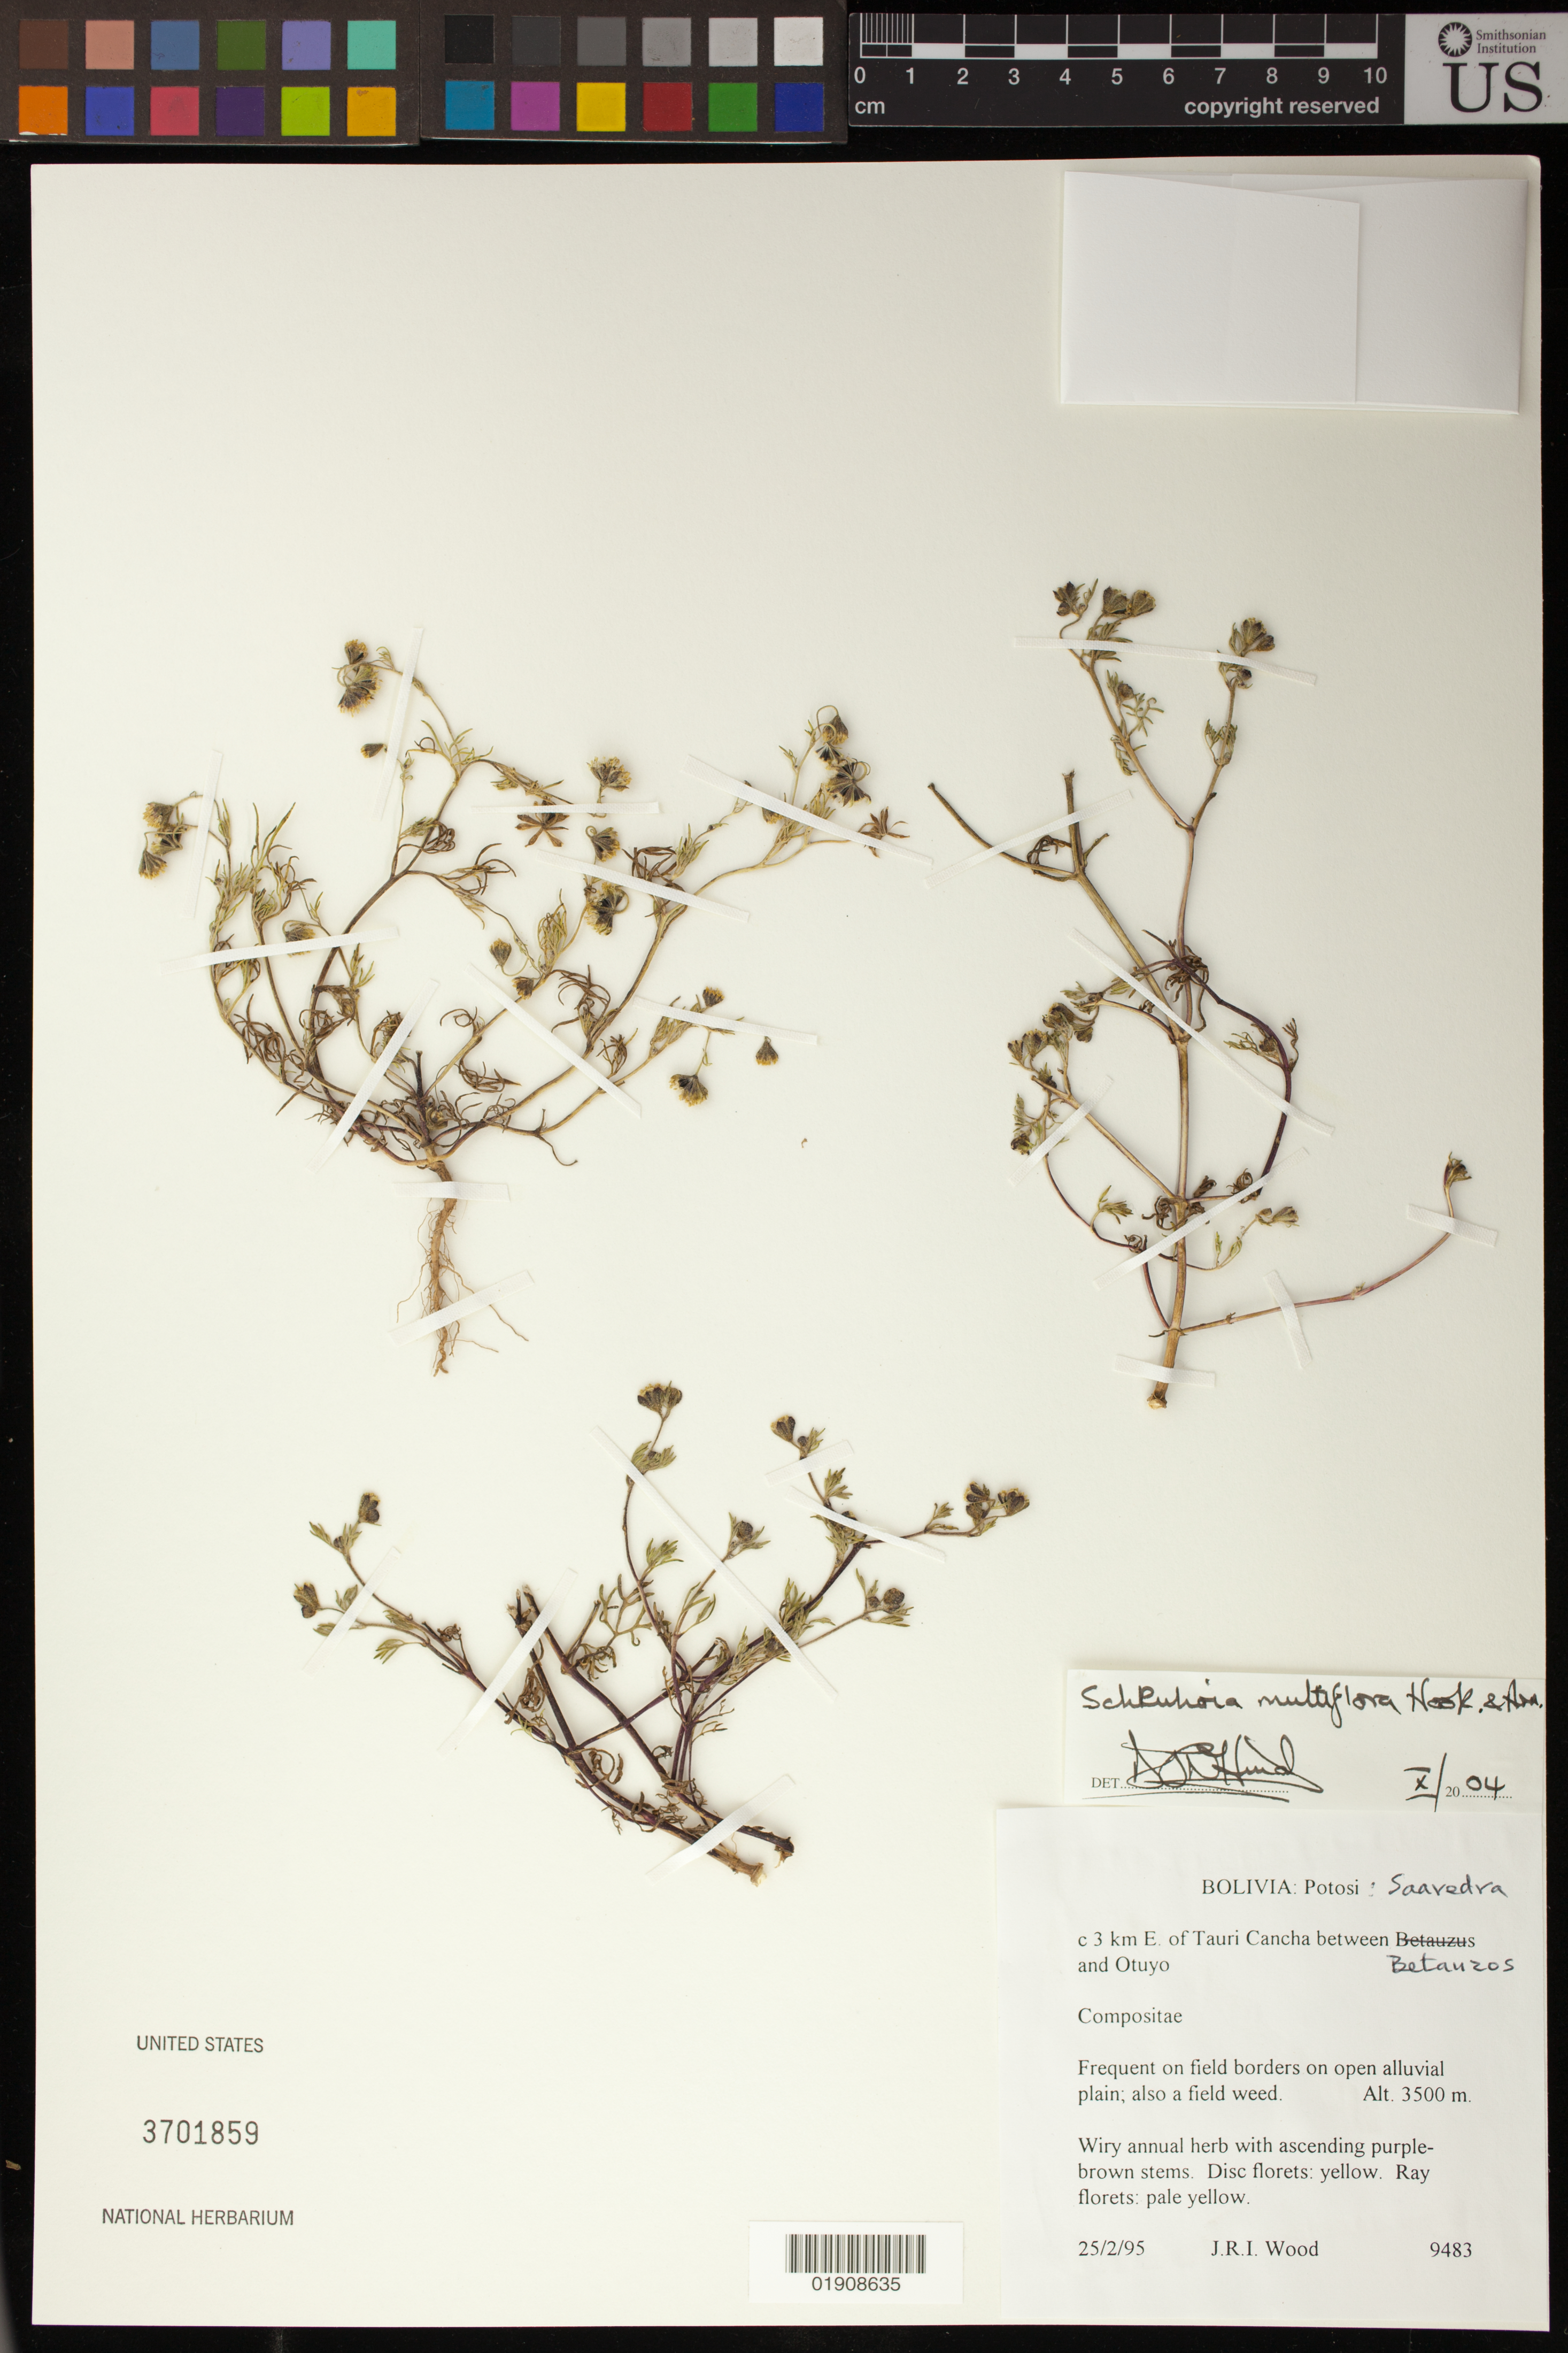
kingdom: Plantae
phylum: Tracheophyta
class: Magnoliopsida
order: Asterales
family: Asteraceae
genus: Schkuhria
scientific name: Schkuhria multiflora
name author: Hook. & Arn.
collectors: J. R. I. Wood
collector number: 9483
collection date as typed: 25 February 1995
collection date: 1995-02-25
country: Bolivia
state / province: Potosi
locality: Saavedra: c. 3 km E of Tauri Cancha between Betanzos and Otuyo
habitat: Frequent on field borders on open alluvial plain; also a field weed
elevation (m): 3500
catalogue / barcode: US 3701859